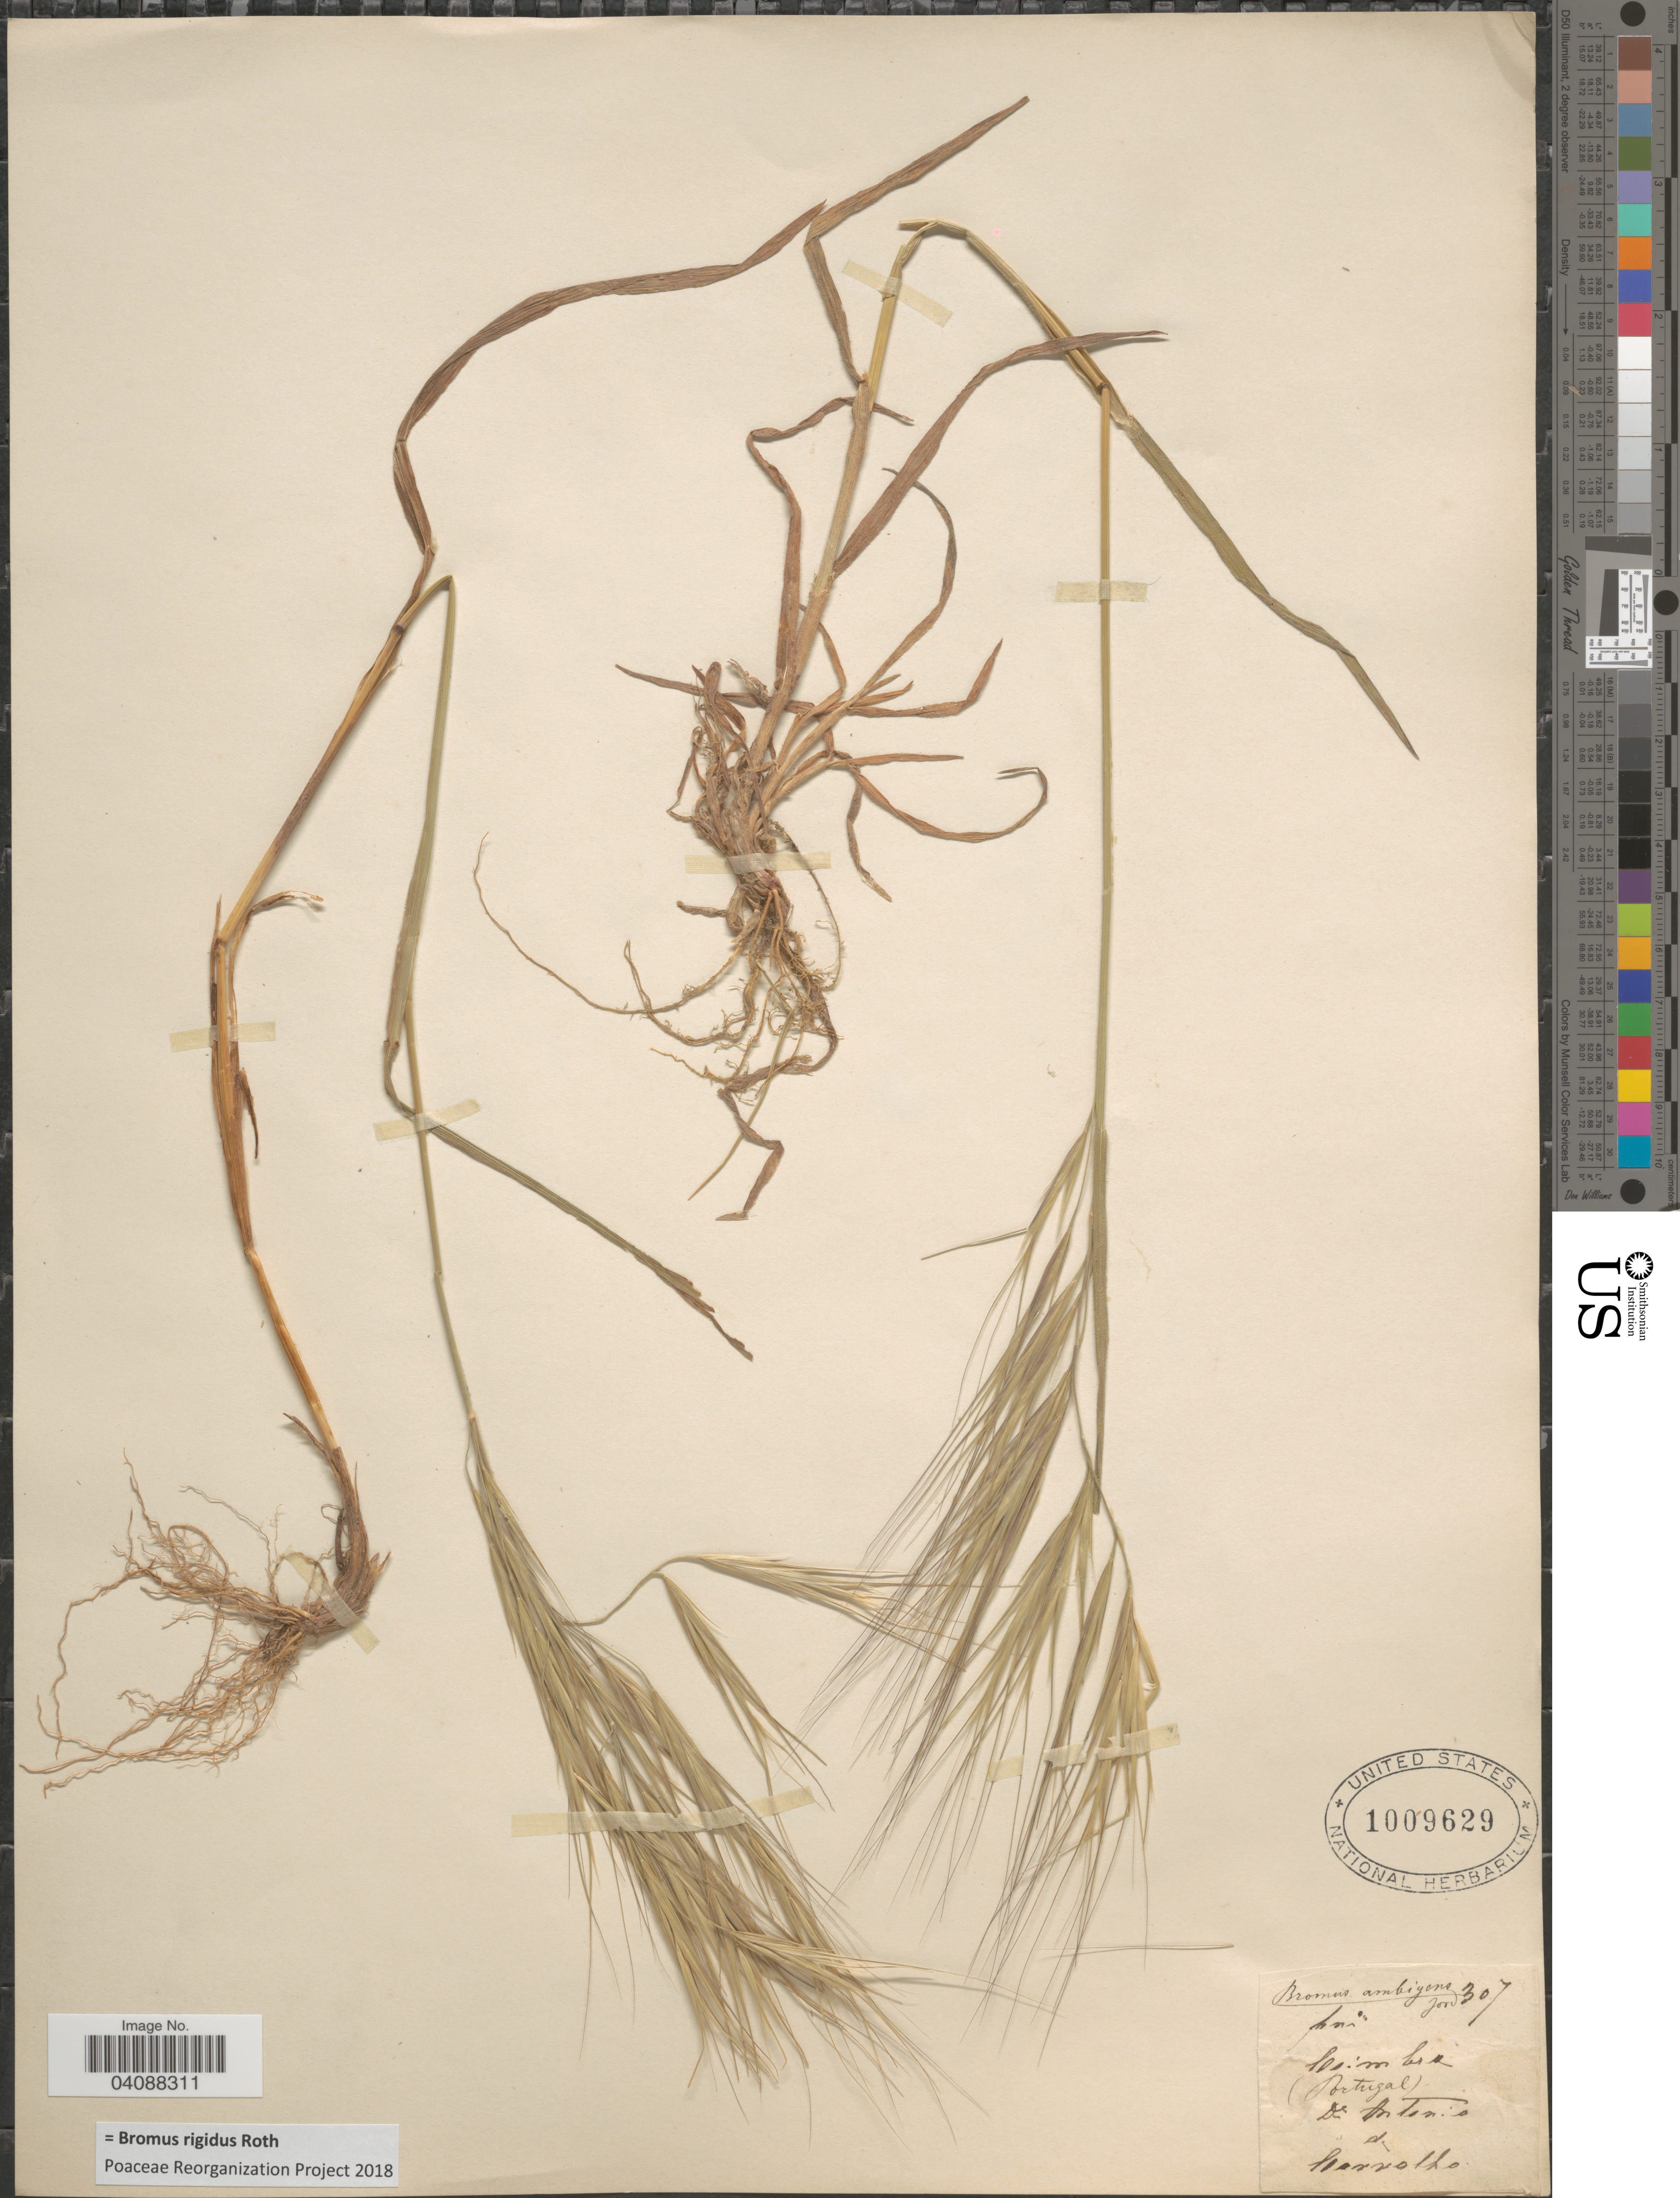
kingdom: Plantae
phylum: Tracheophyta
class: Liliopsida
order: Poales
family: Poaceae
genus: Bromus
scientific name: Bromus rigidus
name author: Roth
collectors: -. Antonio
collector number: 307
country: Portugal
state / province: Coimbra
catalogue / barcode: US 1009629